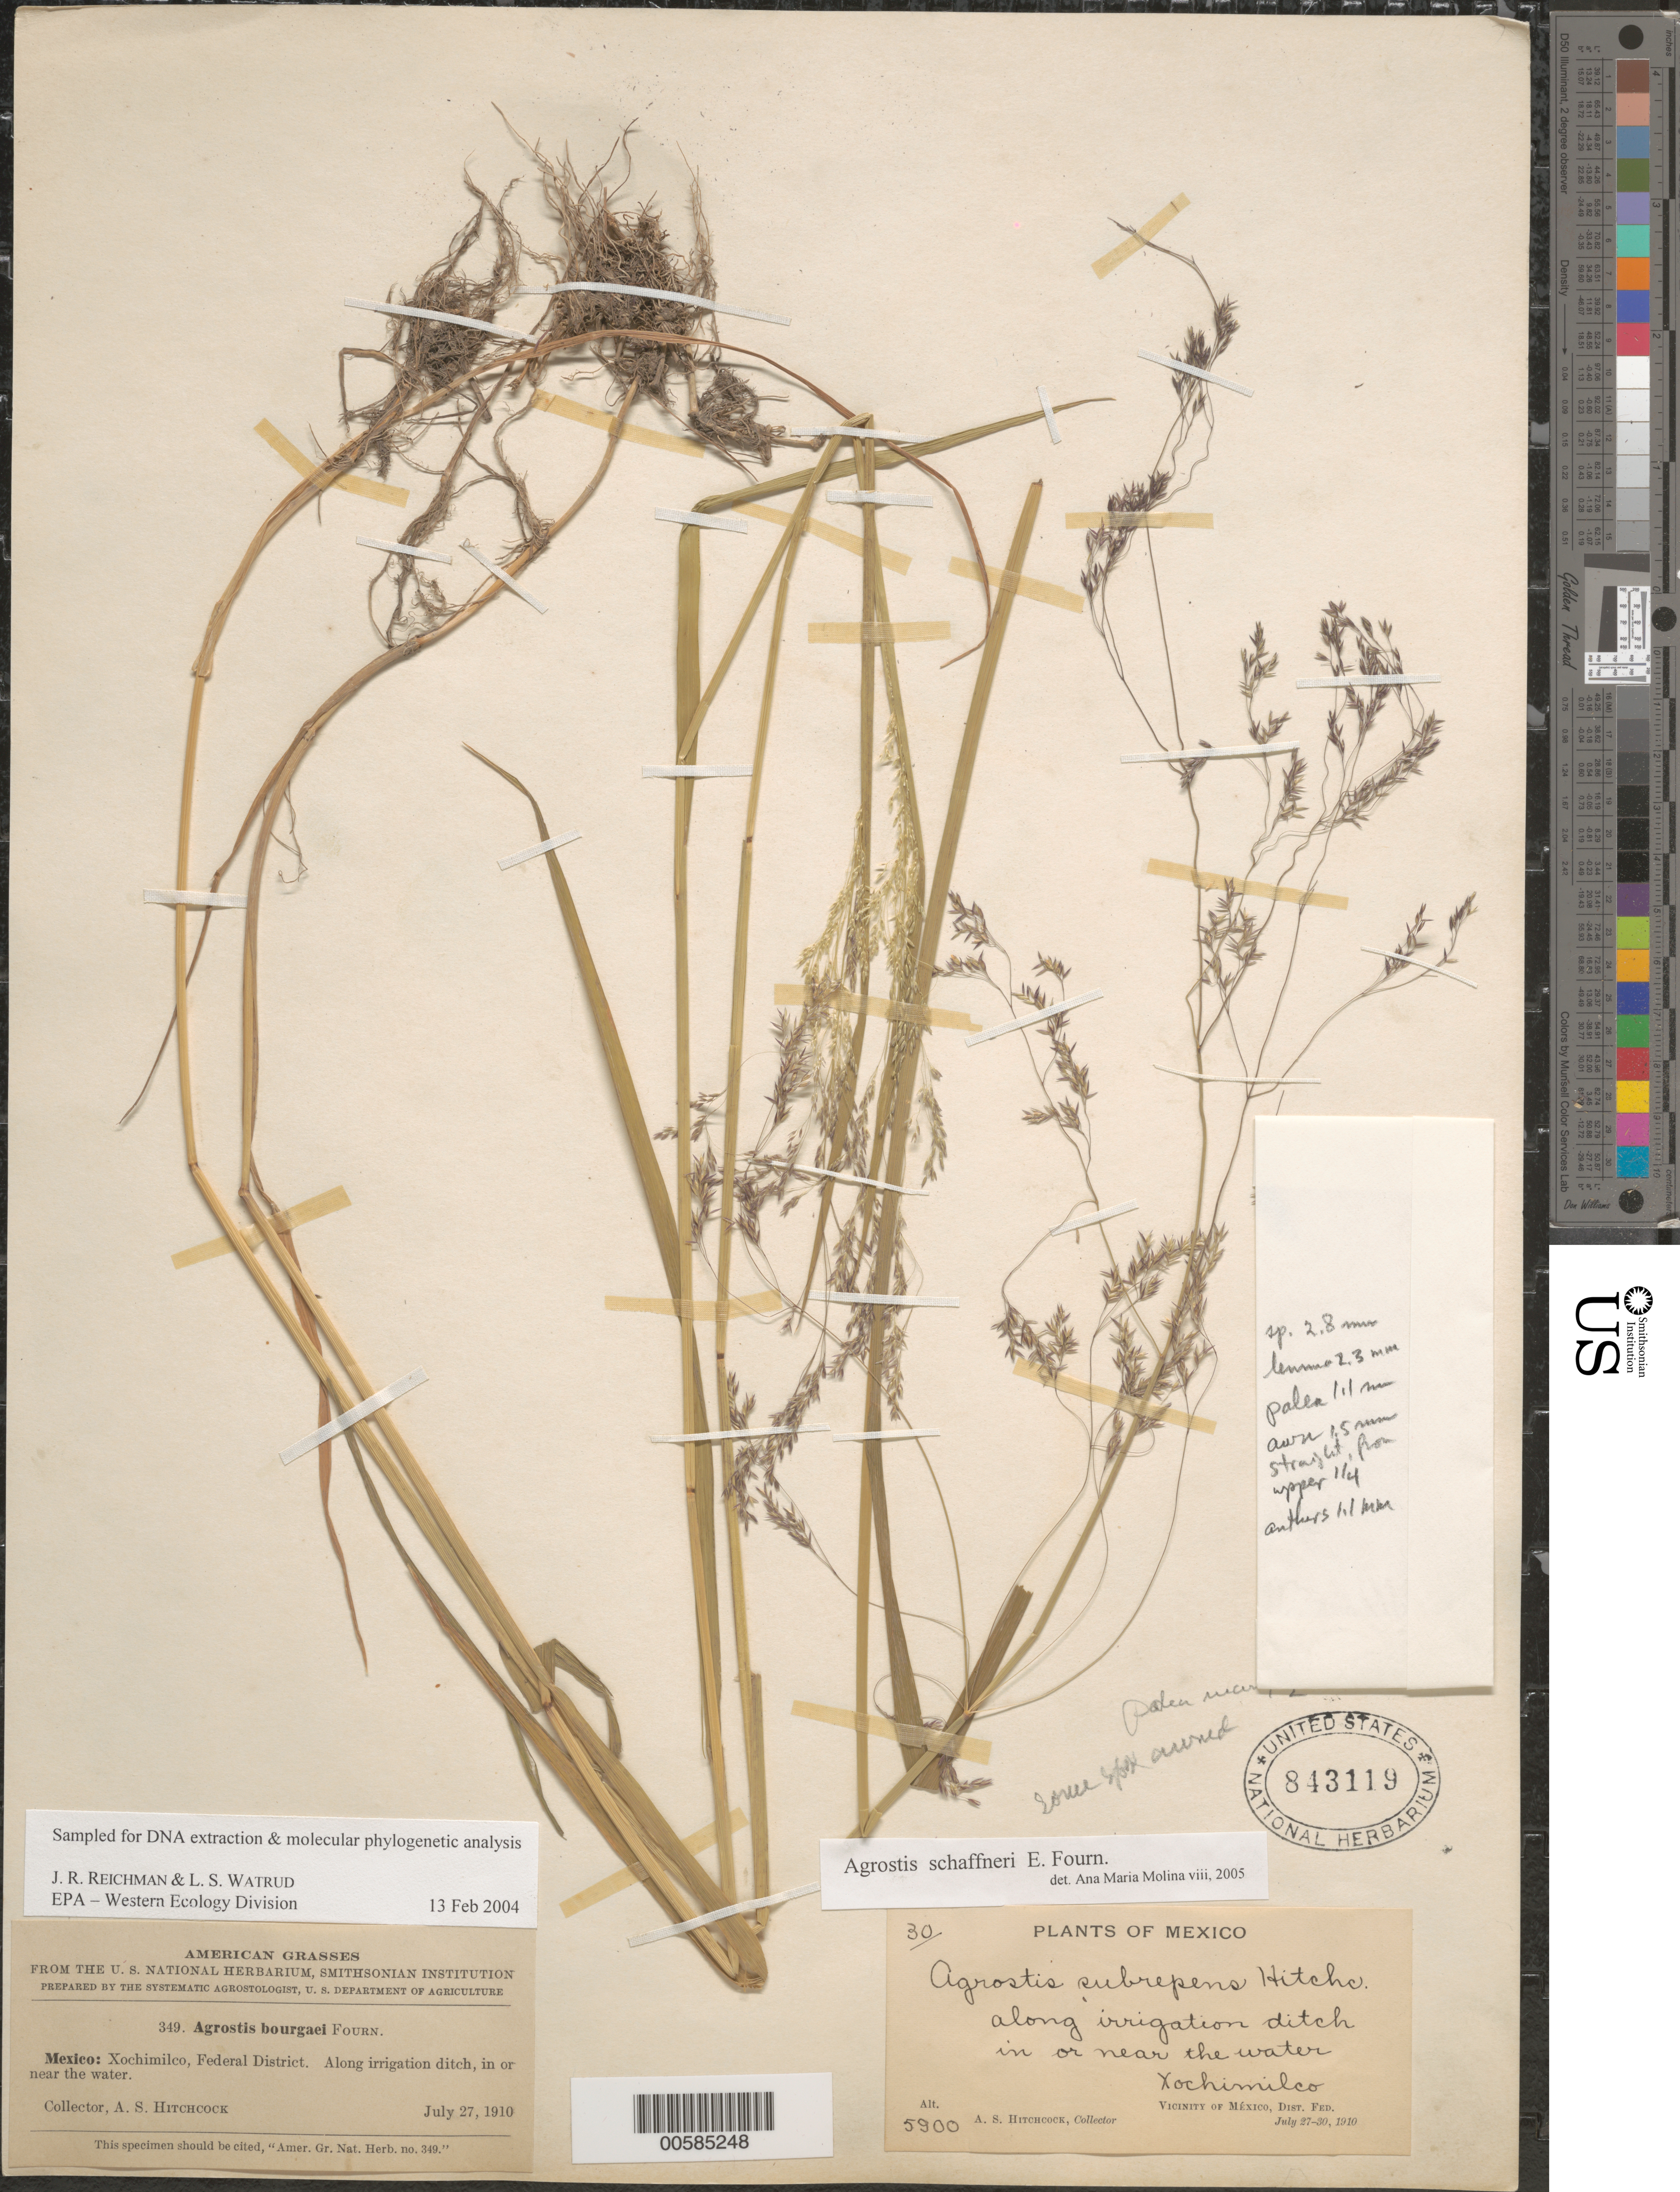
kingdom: Plantae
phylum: Tracheophyta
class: Liliopsida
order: Poales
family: Poaceae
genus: Agrostis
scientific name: Agrostis schaffneri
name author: E. Fourn.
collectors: A. S. Hitchcock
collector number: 5900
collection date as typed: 27 Jul 1910 to 30 Jul 1910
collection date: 1910-07-27/1910-07-30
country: Mexico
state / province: Distrito Federal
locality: Xochimilco, Vicinity of México.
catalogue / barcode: US 843119